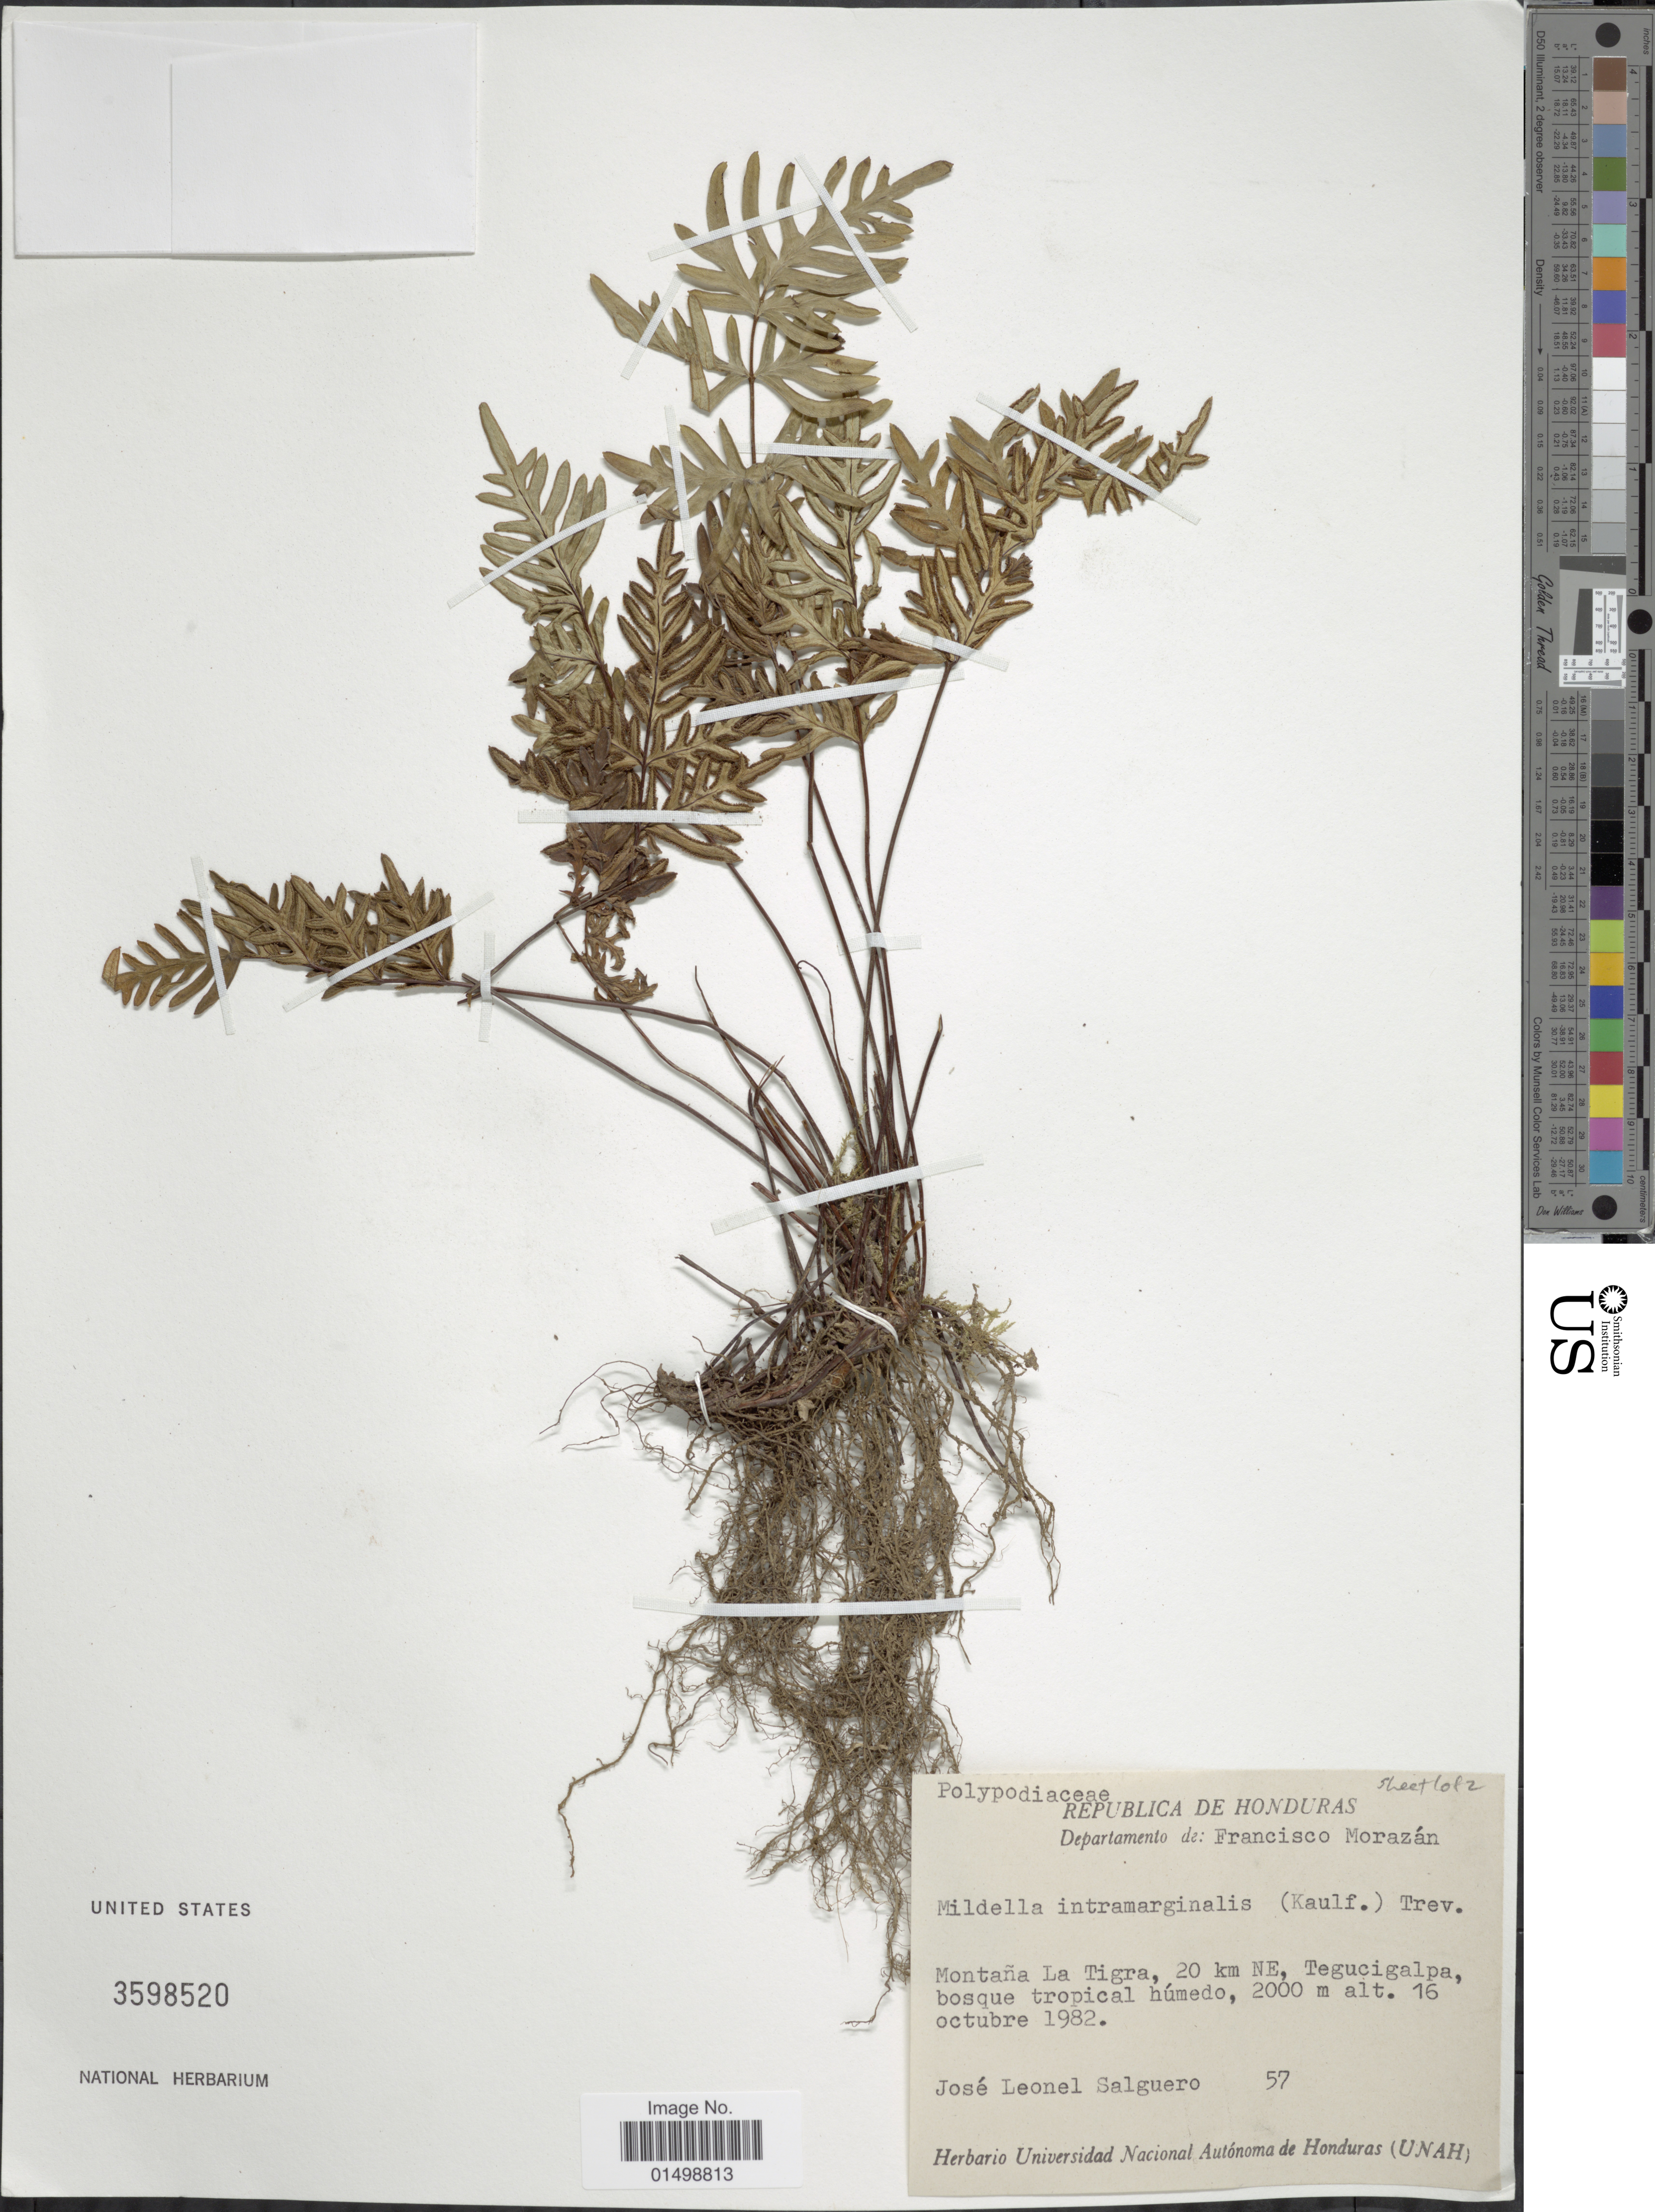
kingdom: Plantae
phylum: Tracheophyta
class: Polypodiopsida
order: Polypodiales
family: Pteridaceae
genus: Cheilanthes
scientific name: Cheilanthes intramarginalis var. intramarginalis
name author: (Kaulf.) Hook.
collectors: J. Salguero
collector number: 57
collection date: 1982-10-16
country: Honduras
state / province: Fco. Morazán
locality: Montana La Tigra, 20 km NE, Tegucigalpa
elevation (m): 2000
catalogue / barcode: US 3598520